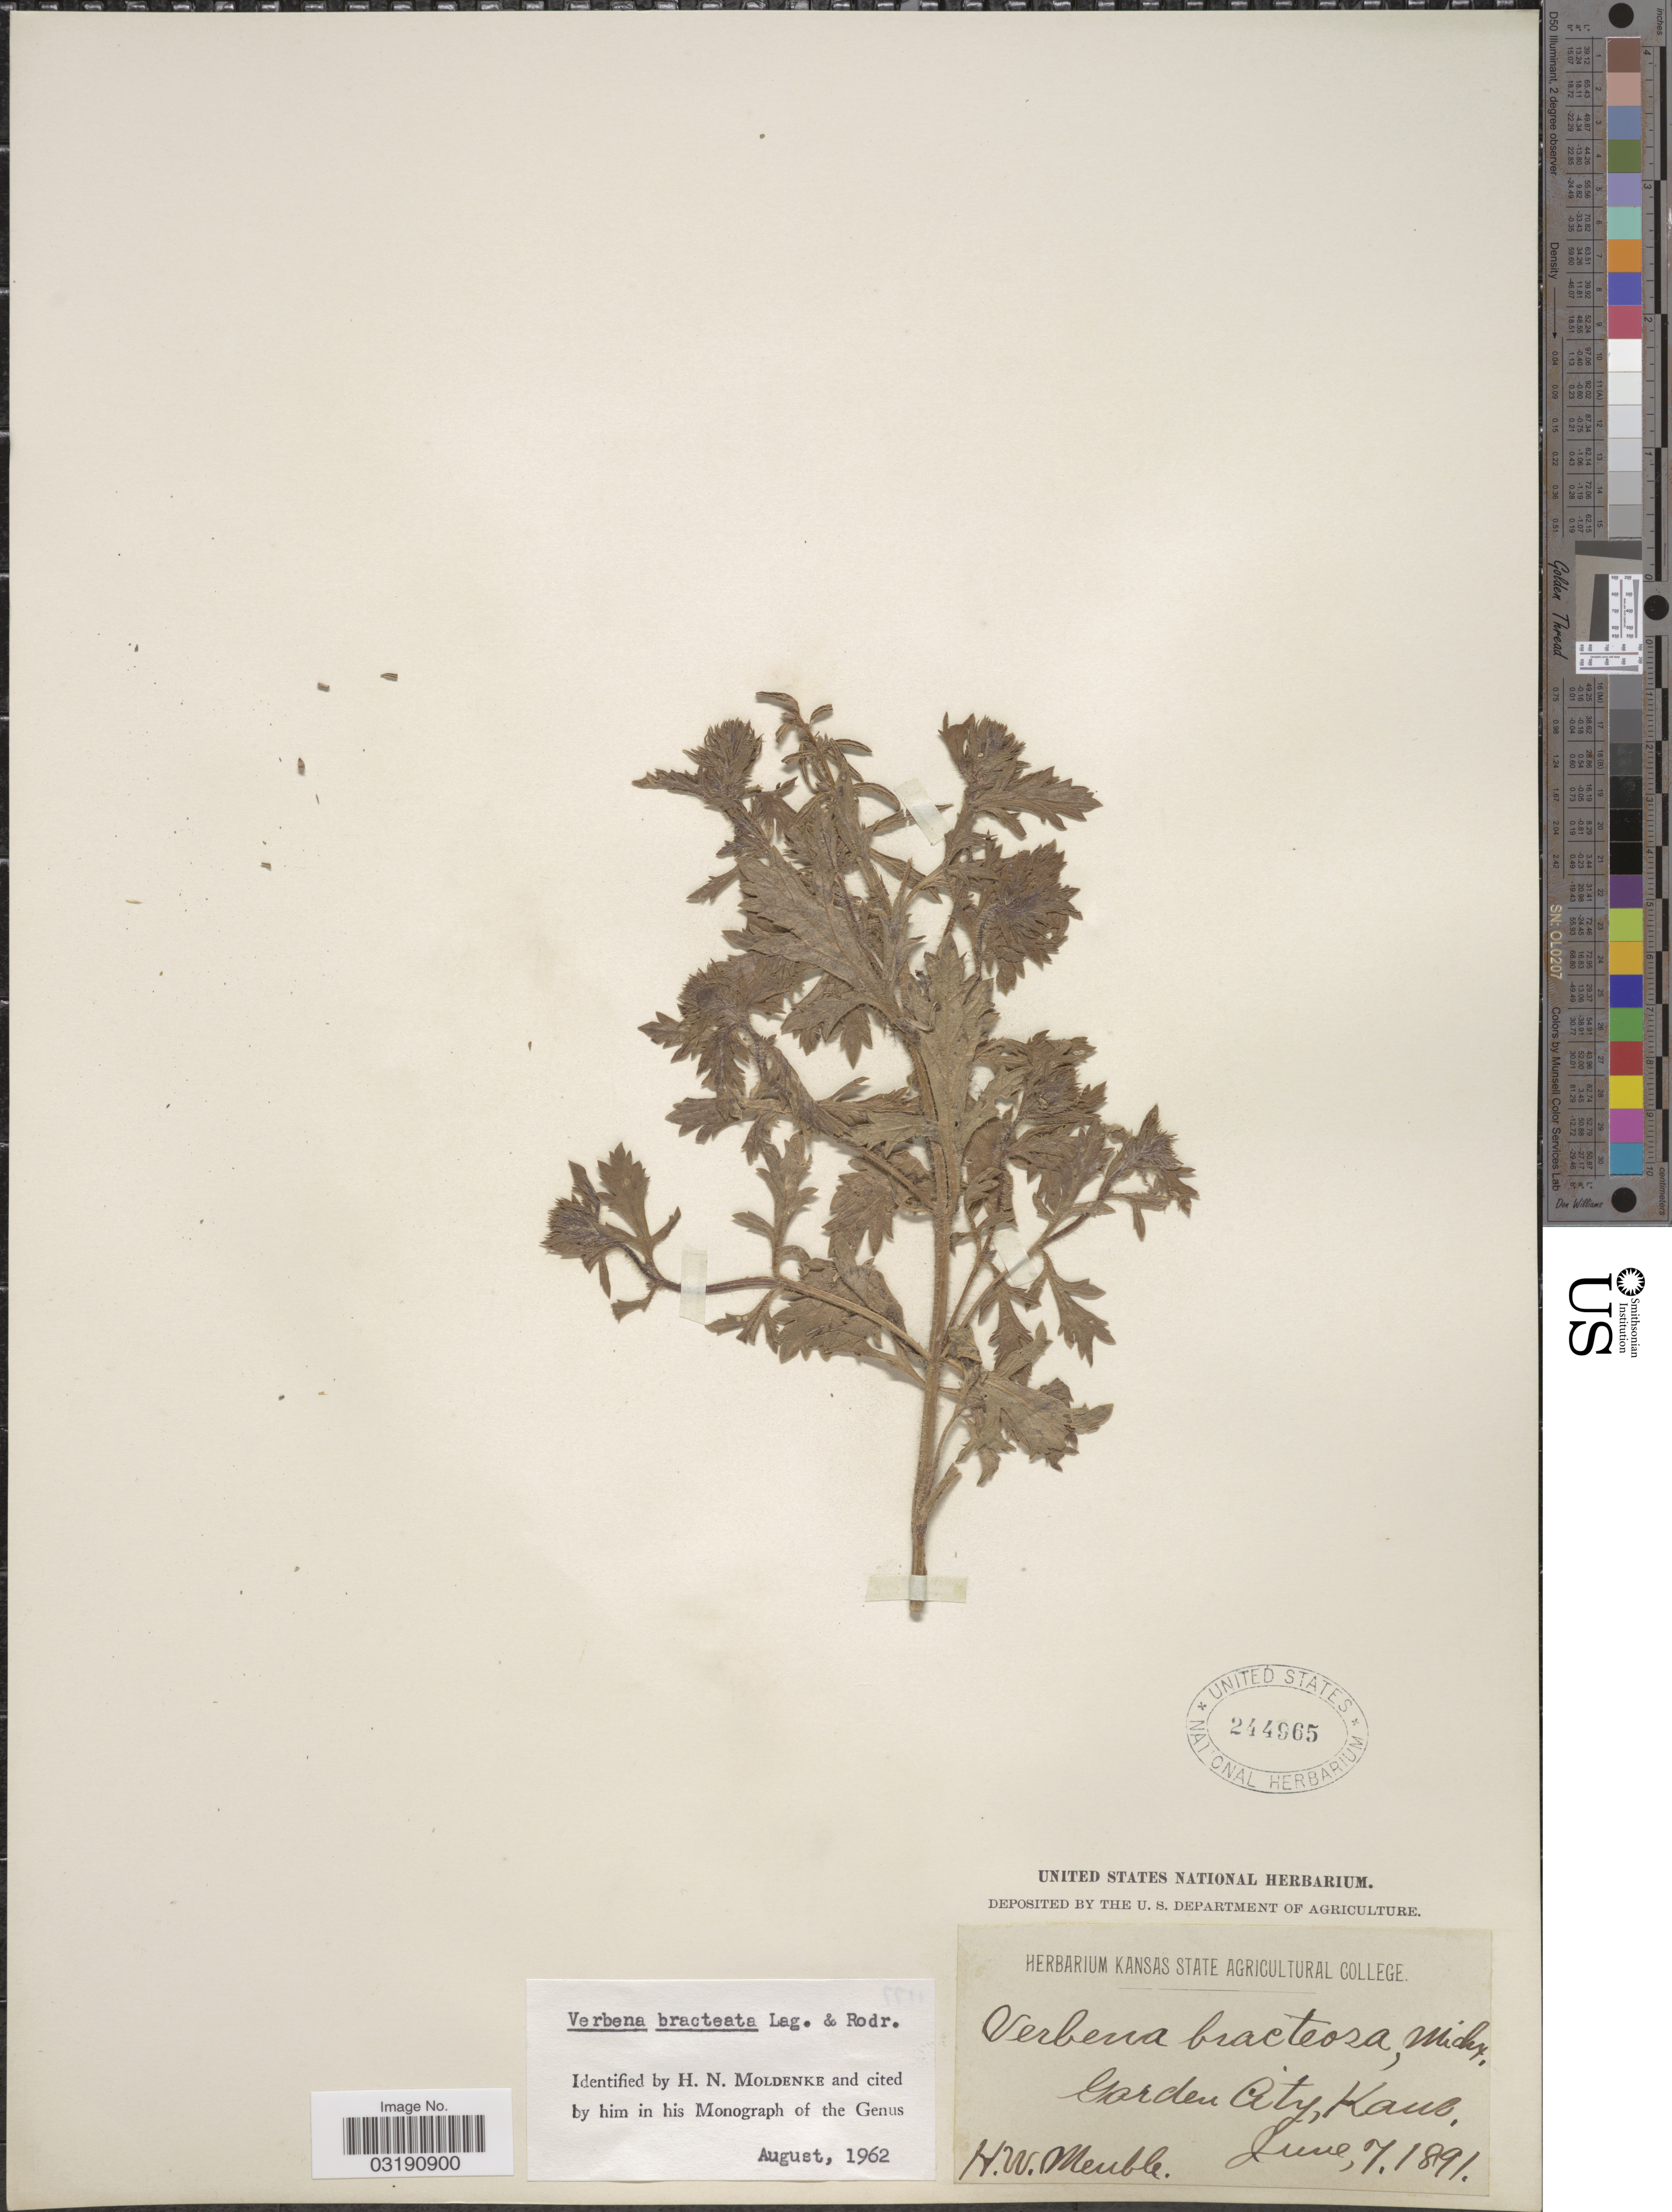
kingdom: Plantae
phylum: Tracheophyta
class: Magnoliopsida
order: Lamiales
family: Verbenaceae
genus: Verbena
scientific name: Verbena bracteata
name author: Cav. ex Lag. & Rodr.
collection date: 1891-06-07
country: United States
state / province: Kansas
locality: Garden City.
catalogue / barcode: US 244965